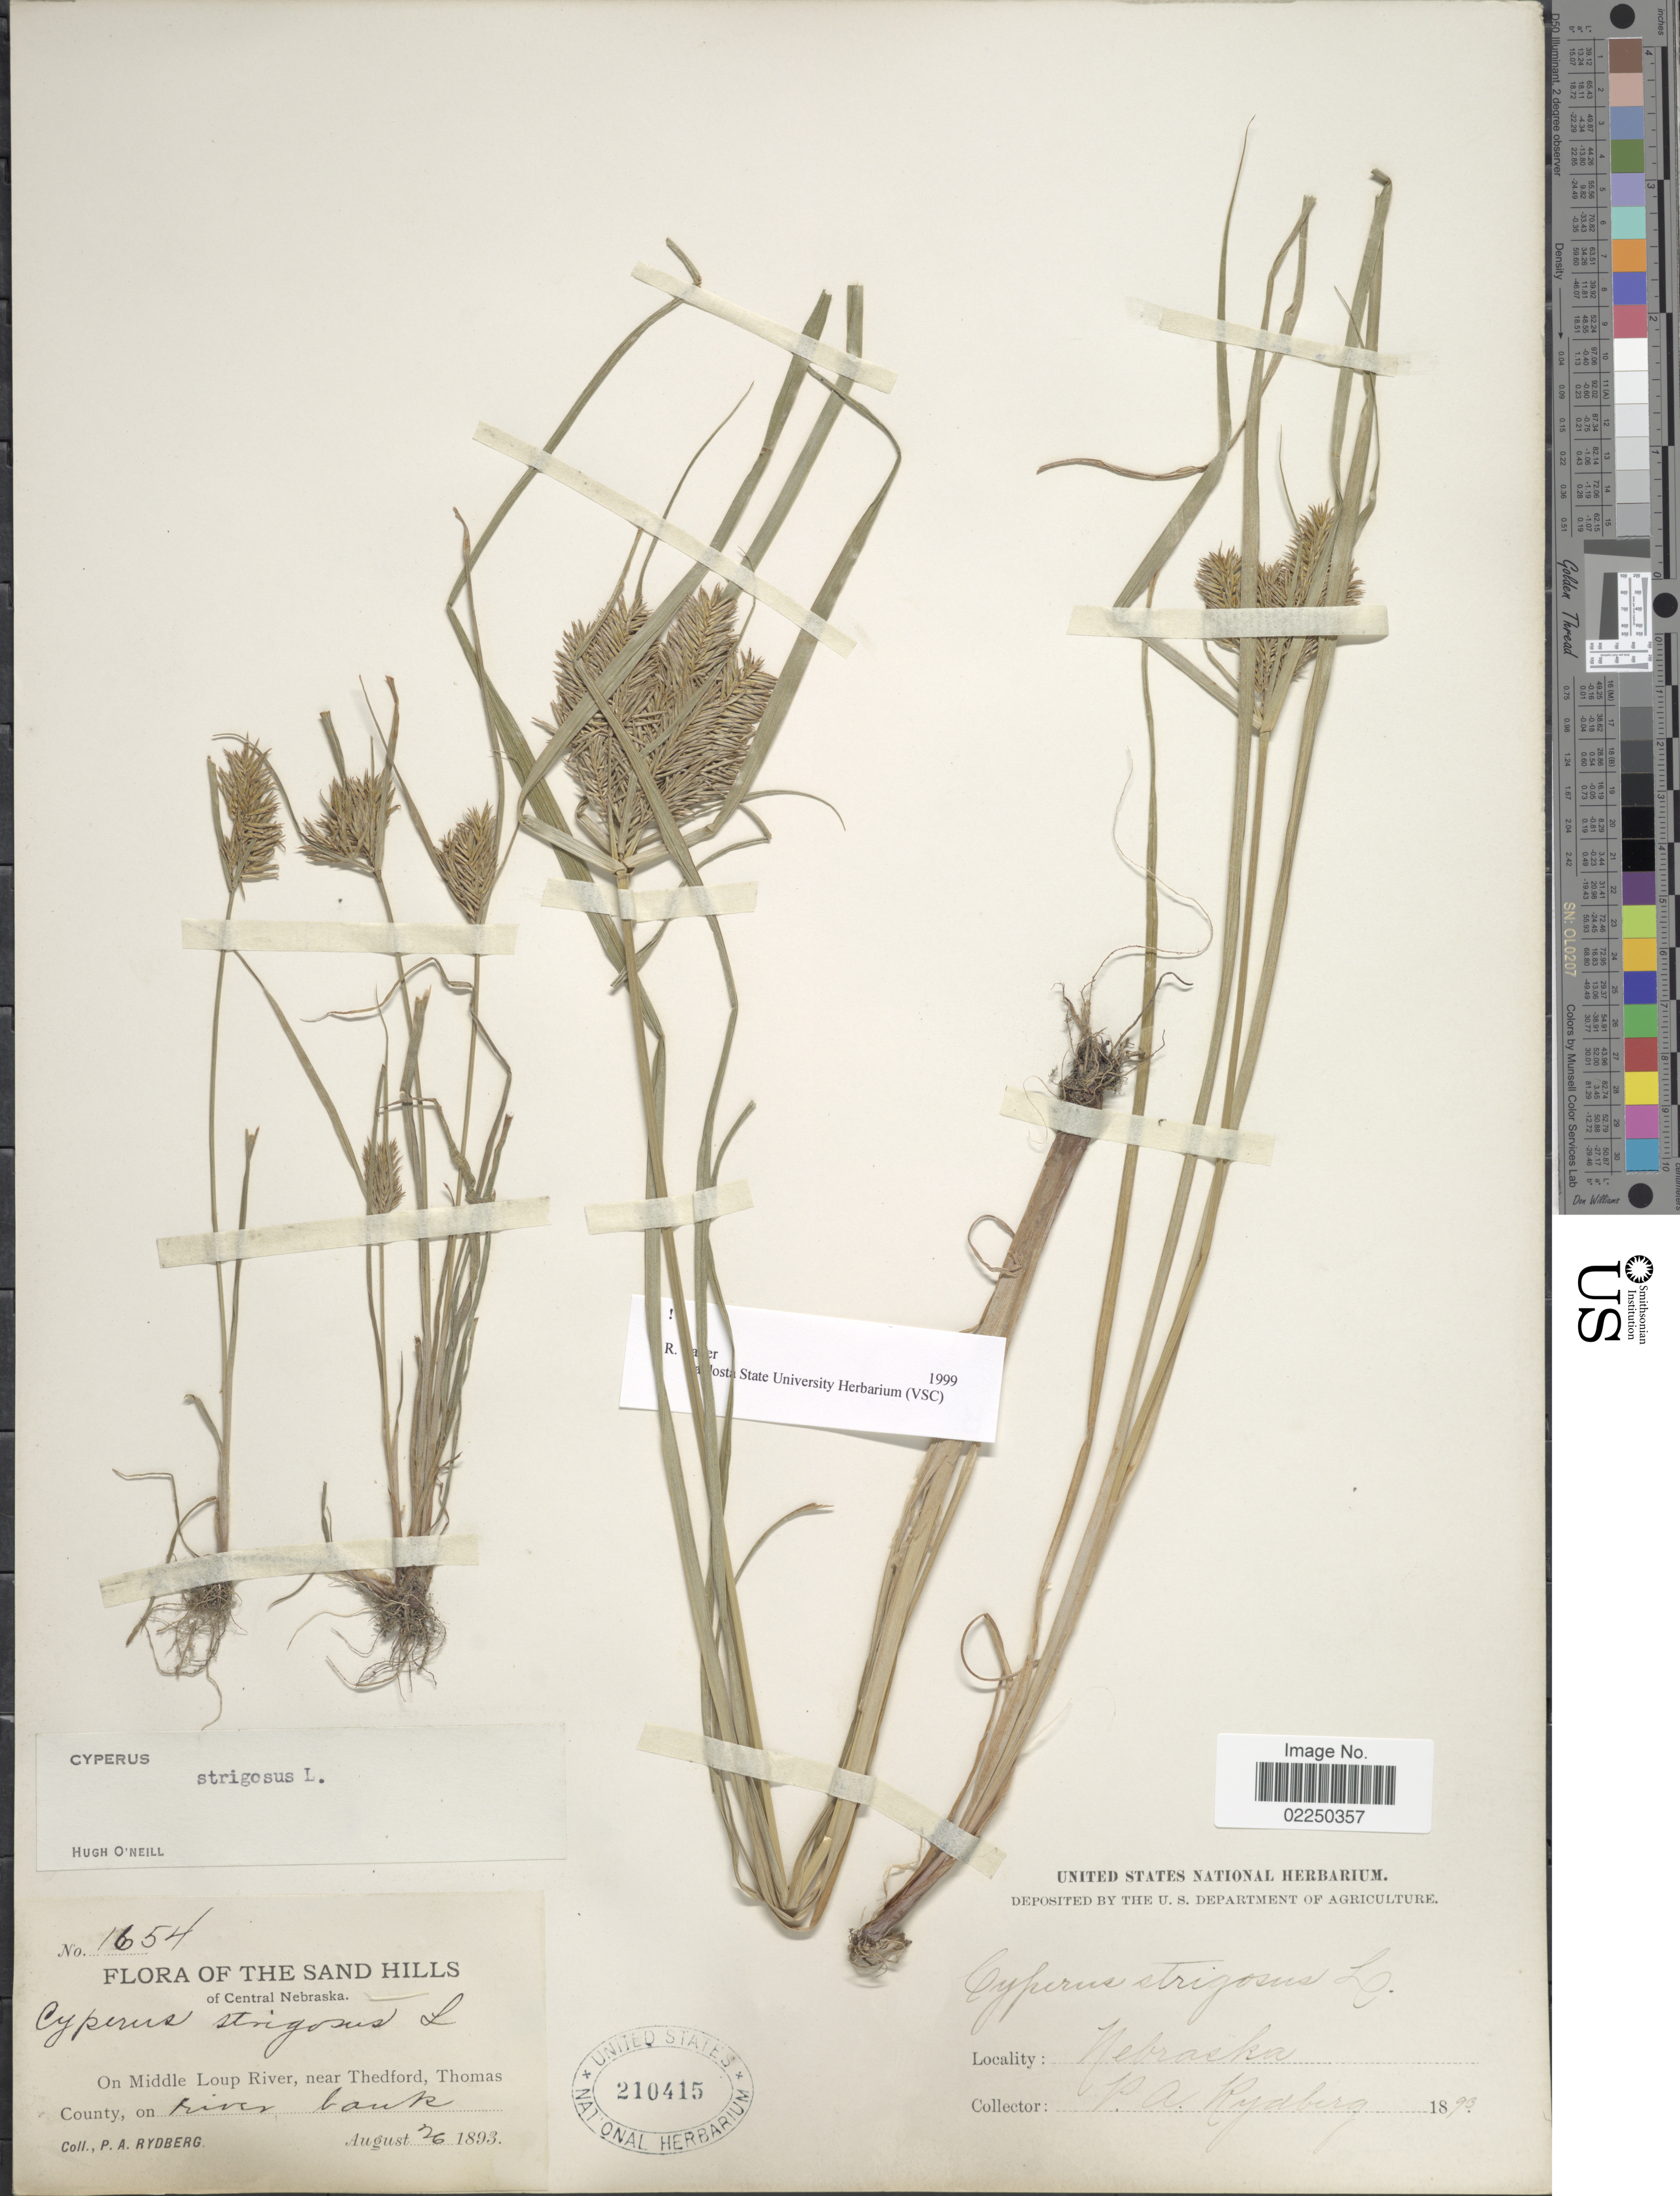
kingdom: Plantae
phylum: Tracheophyta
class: Liliopsida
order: Poales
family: Cyperaceae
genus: Cyperus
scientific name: Cyperus strigosus L.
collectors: P. A. Rydberg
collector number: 1654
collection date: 1893-08-26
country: United States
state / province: Nebraska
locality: The Sand Hills of Central Nebraska, on Middle Loup River, near Thedford, Thomas County, on river bank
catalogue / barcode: US 210415